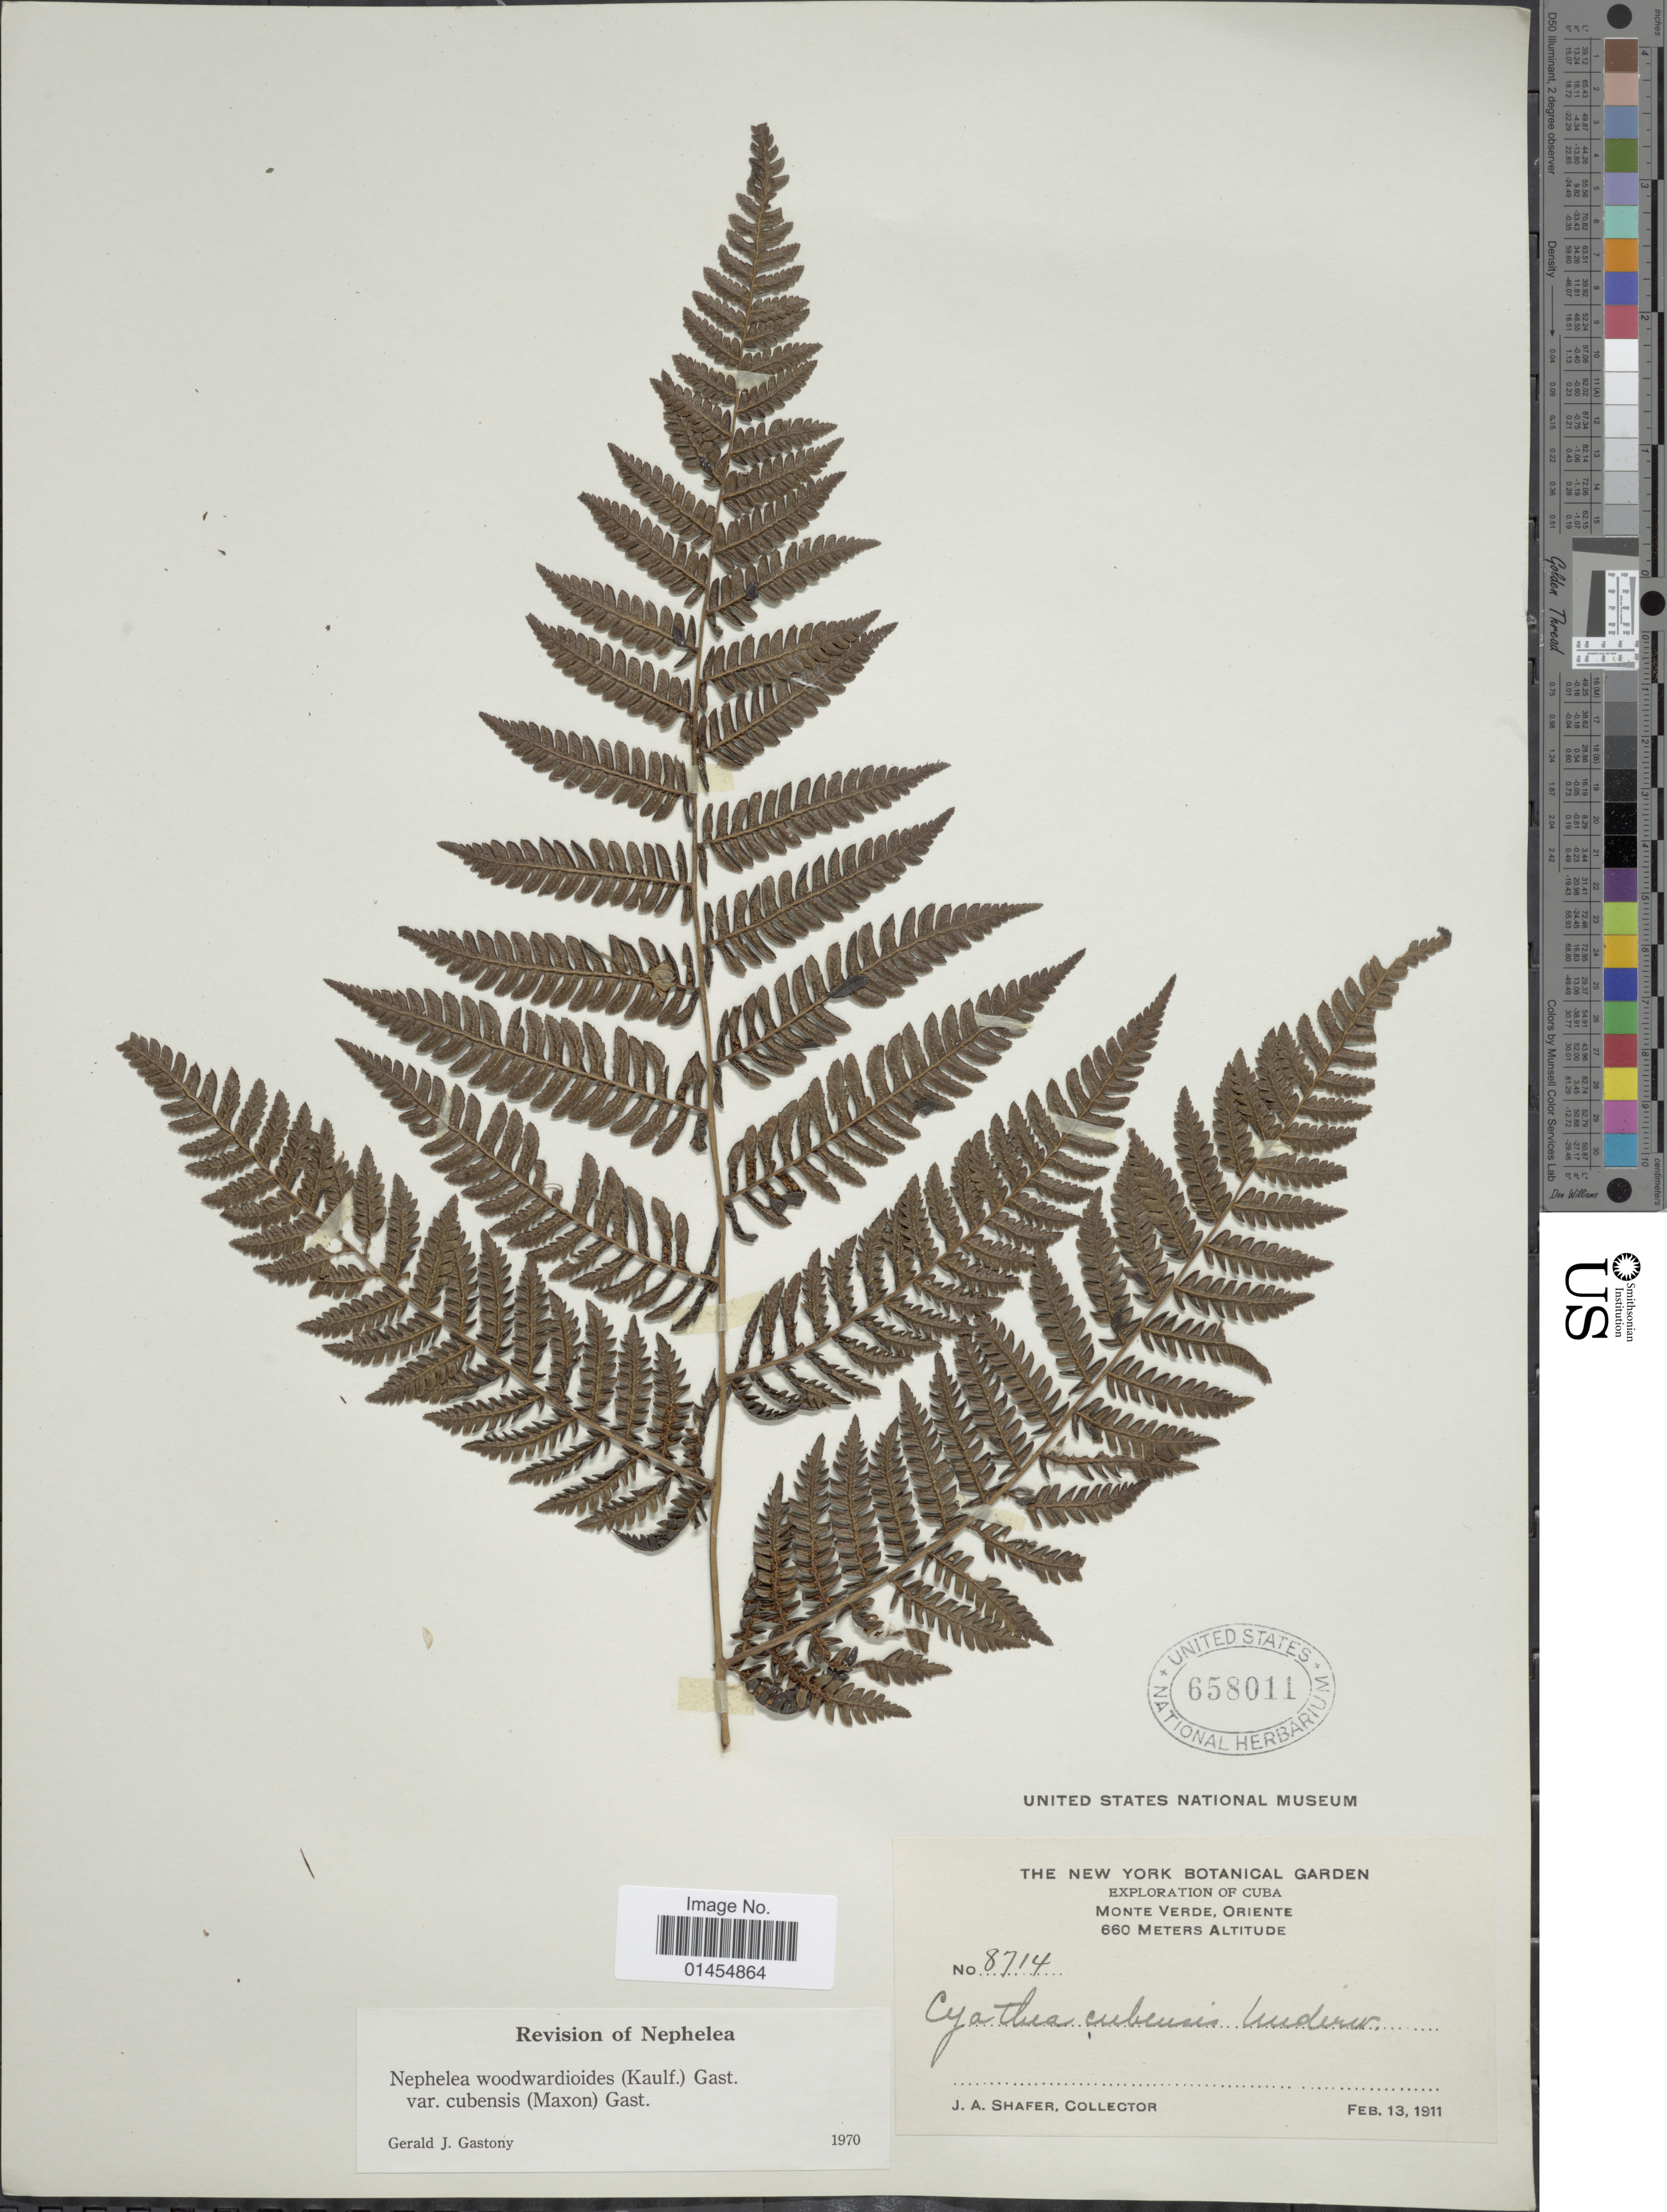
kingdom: Plantae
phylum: Tracheophyta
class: Polypodiopsida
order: Cyatheales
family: Cyatheaceae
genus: Alsophila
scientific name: Alsophila woodwardioides var. cubensis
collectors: J. A. Shafer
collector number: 8714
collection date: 1911-02-13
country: Cuba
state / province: Oriente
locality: Monte Verde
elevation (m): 660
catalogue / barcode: US 658011